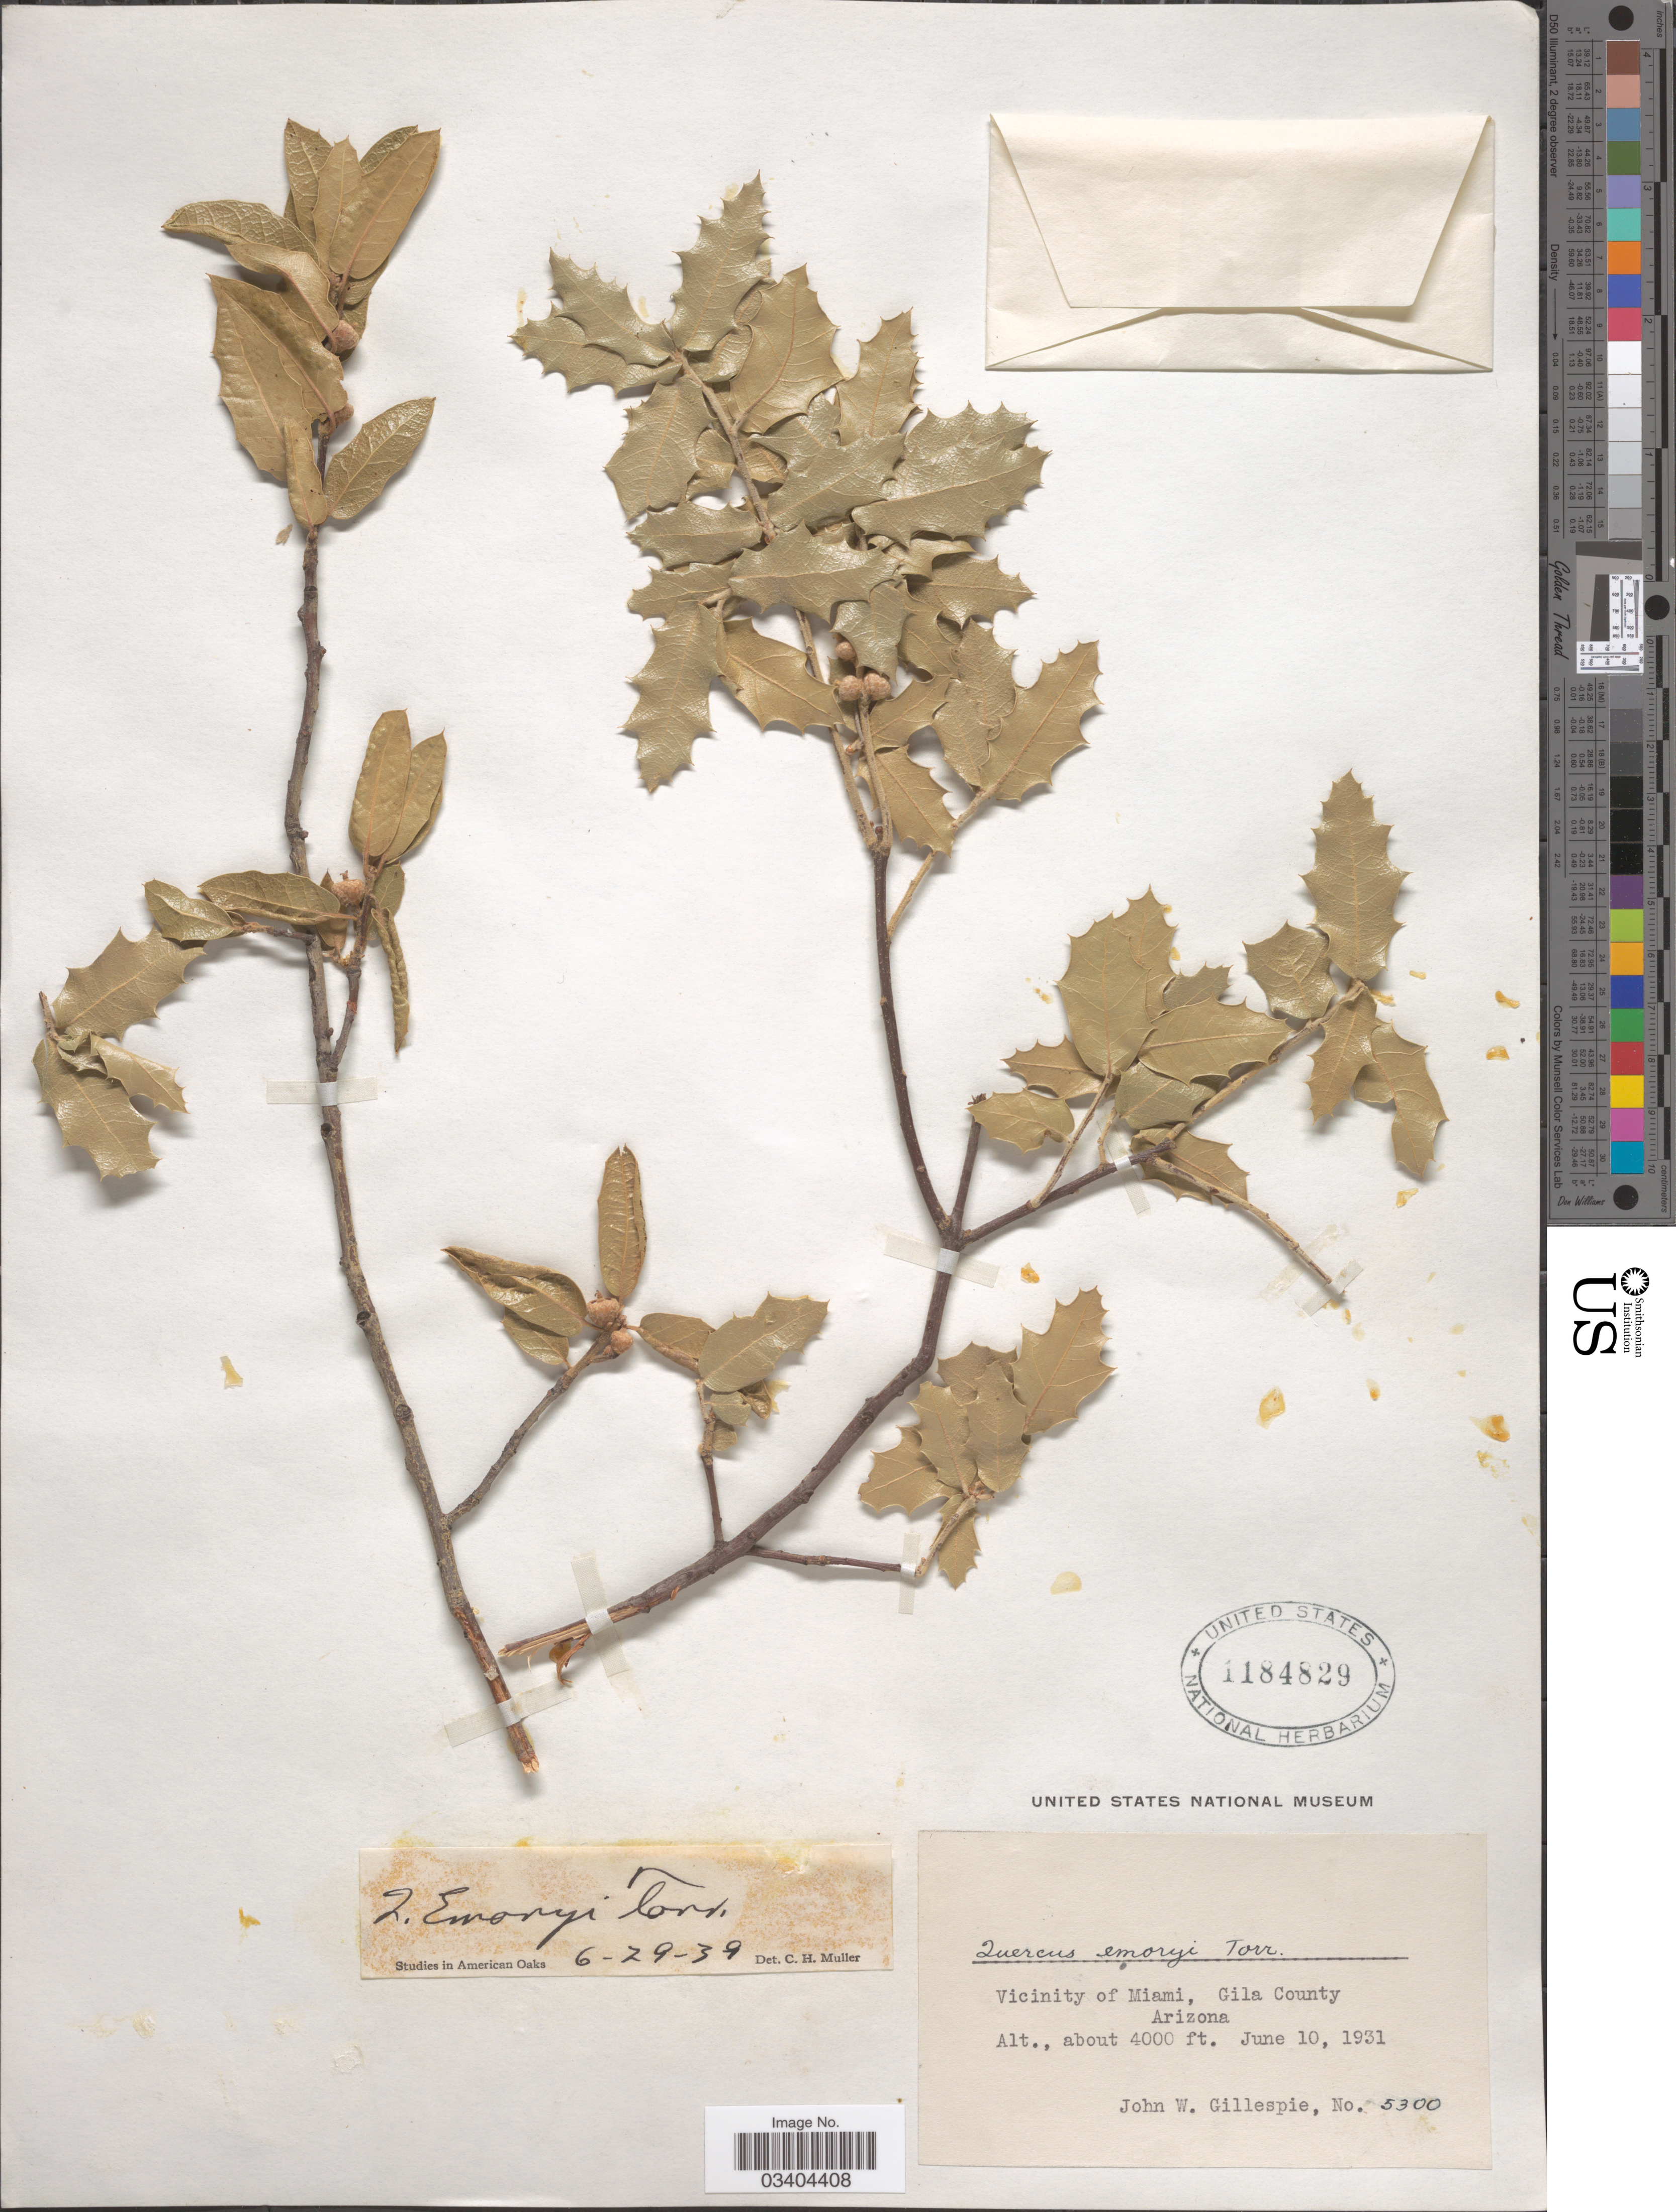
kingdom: Plantae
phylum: Tracheophyta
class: Magnoliopsida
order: Fagales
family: Fagaceae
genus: Quercus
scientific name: Quercus emoryi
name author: Torr. in Emory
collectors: J. W. Gillespie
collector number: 5300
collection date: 1931-06-10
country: United States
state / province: Arizona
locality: Vicinity of Miami, Gila County.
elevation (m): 1219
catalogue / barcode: US 1184829